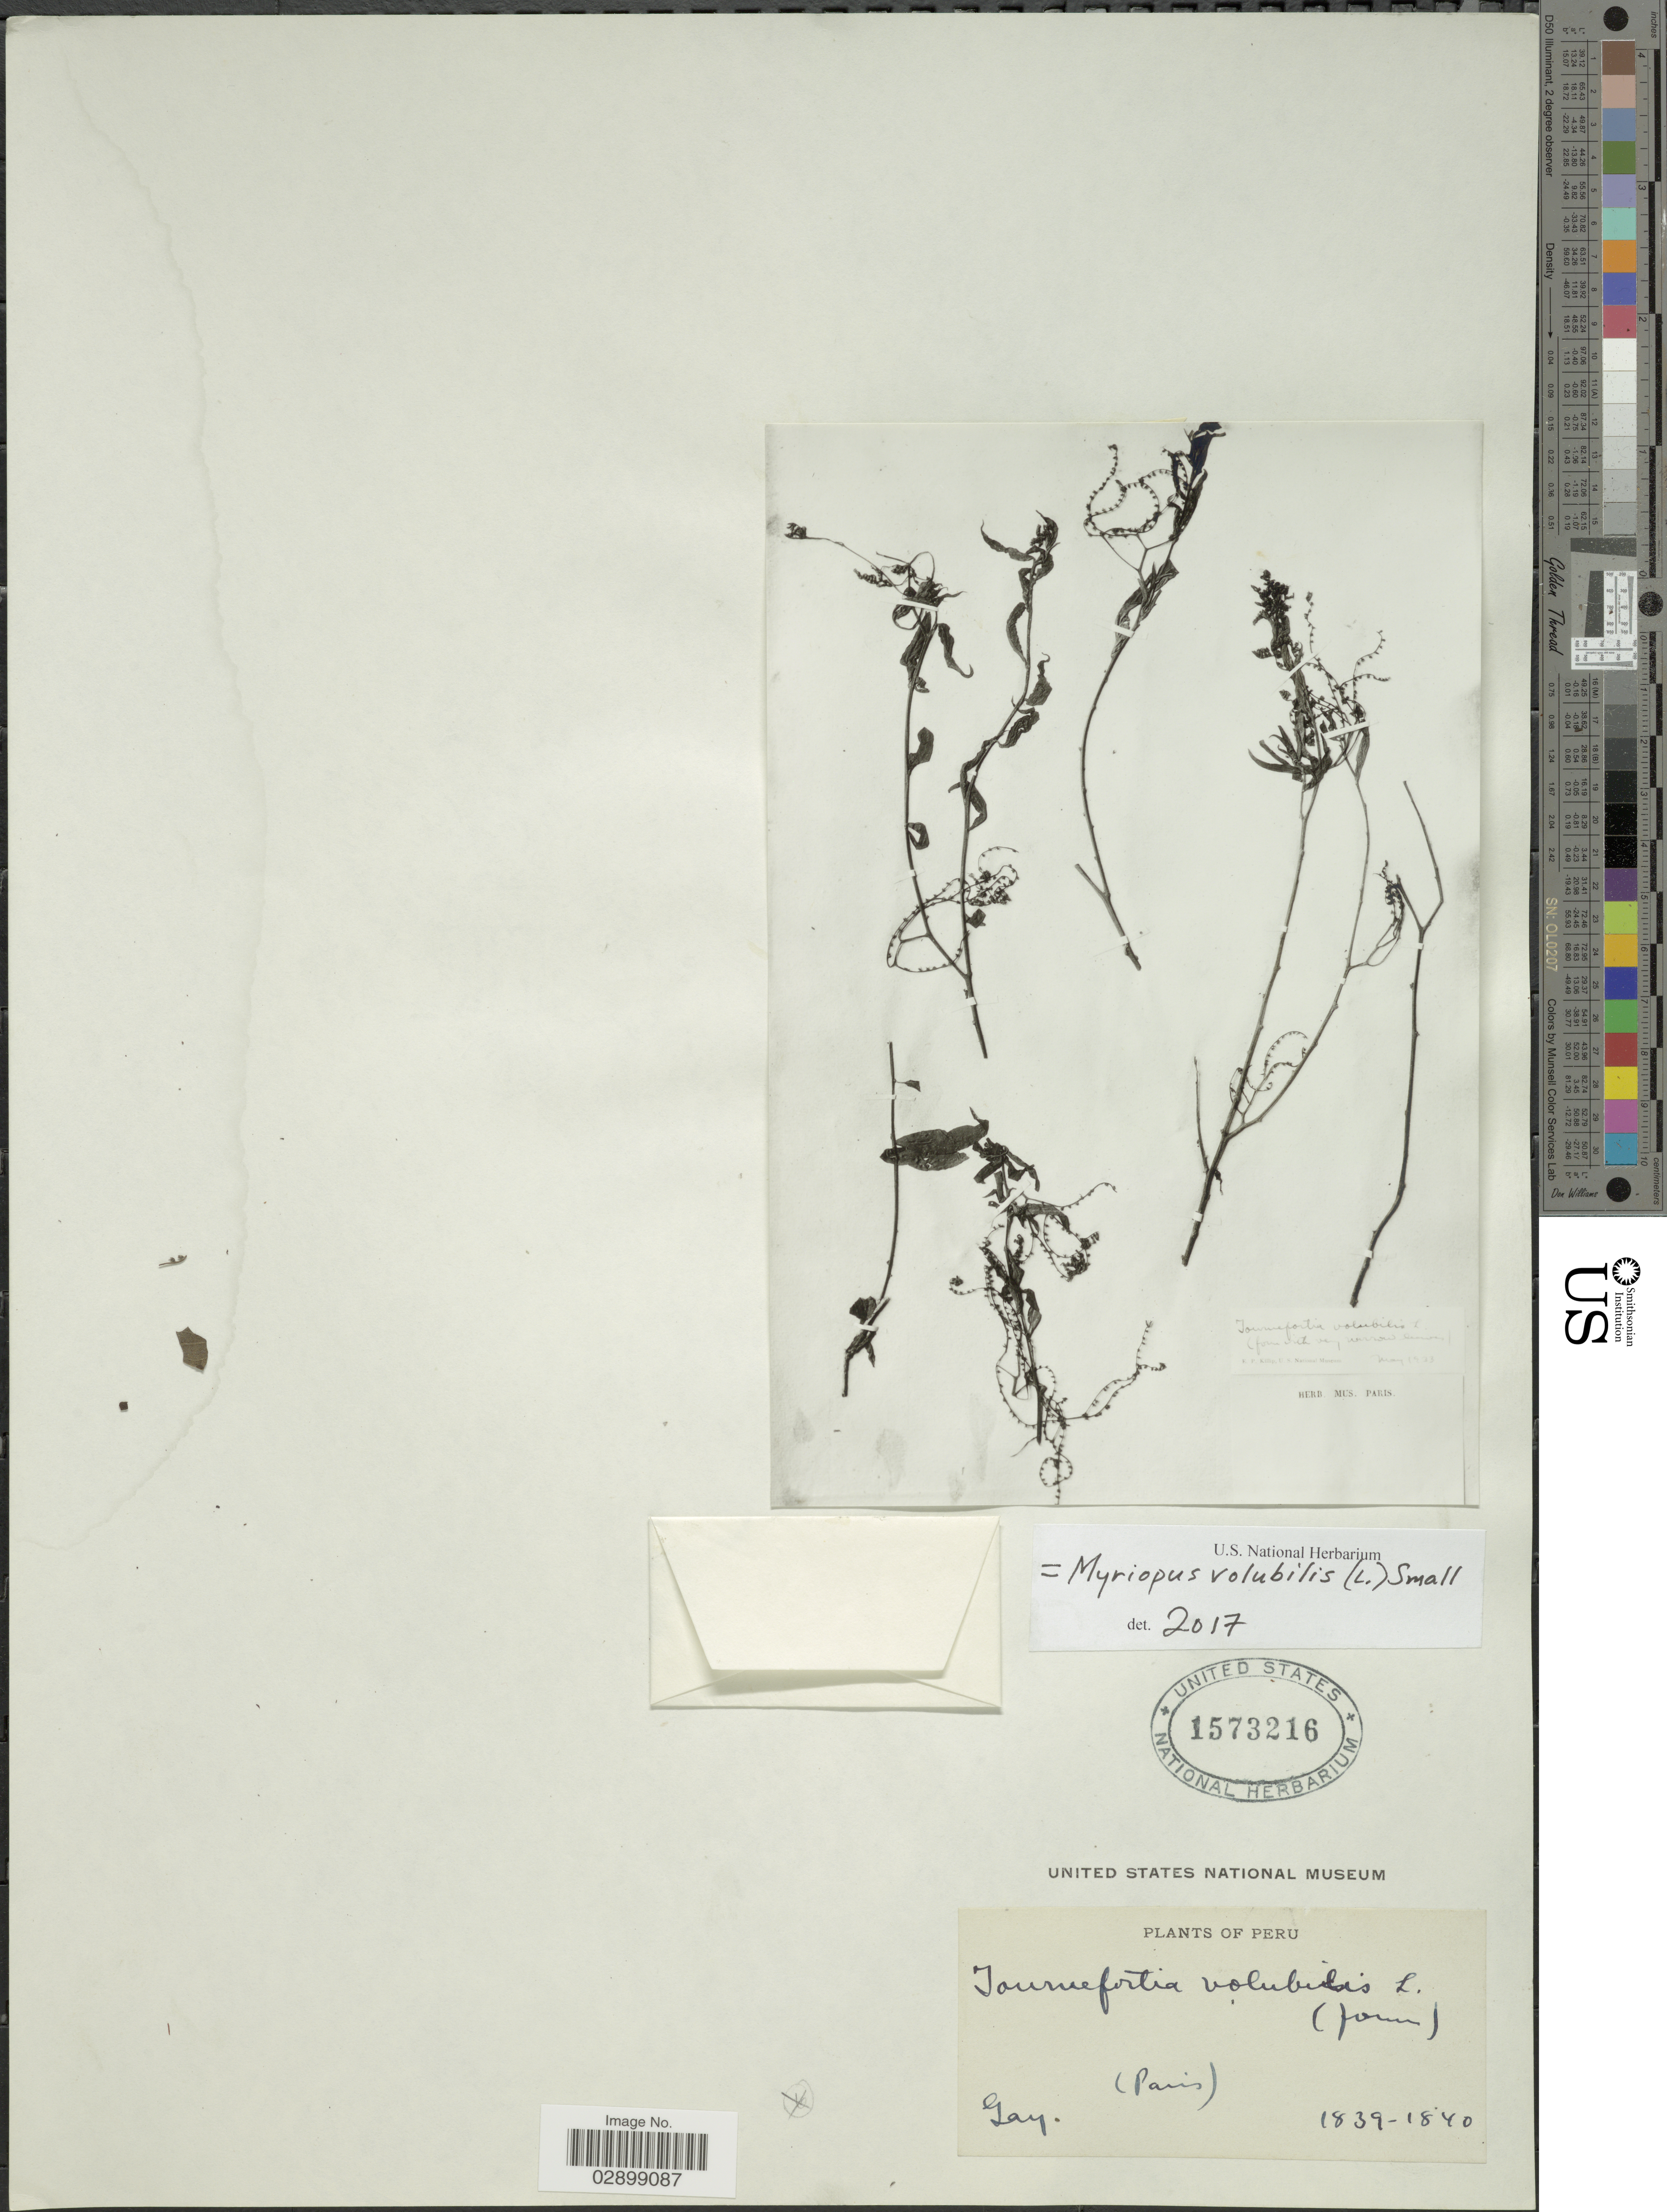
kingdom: Plantae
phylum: Tracheophyta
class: Magnoliopsida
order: Boraginales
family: Heliotropiaceae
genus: Myriopus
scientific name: Myriopus volubilis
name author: (L.) Small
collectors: -- Gay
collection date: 1839/1840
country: Peru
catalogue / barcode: US 1573216